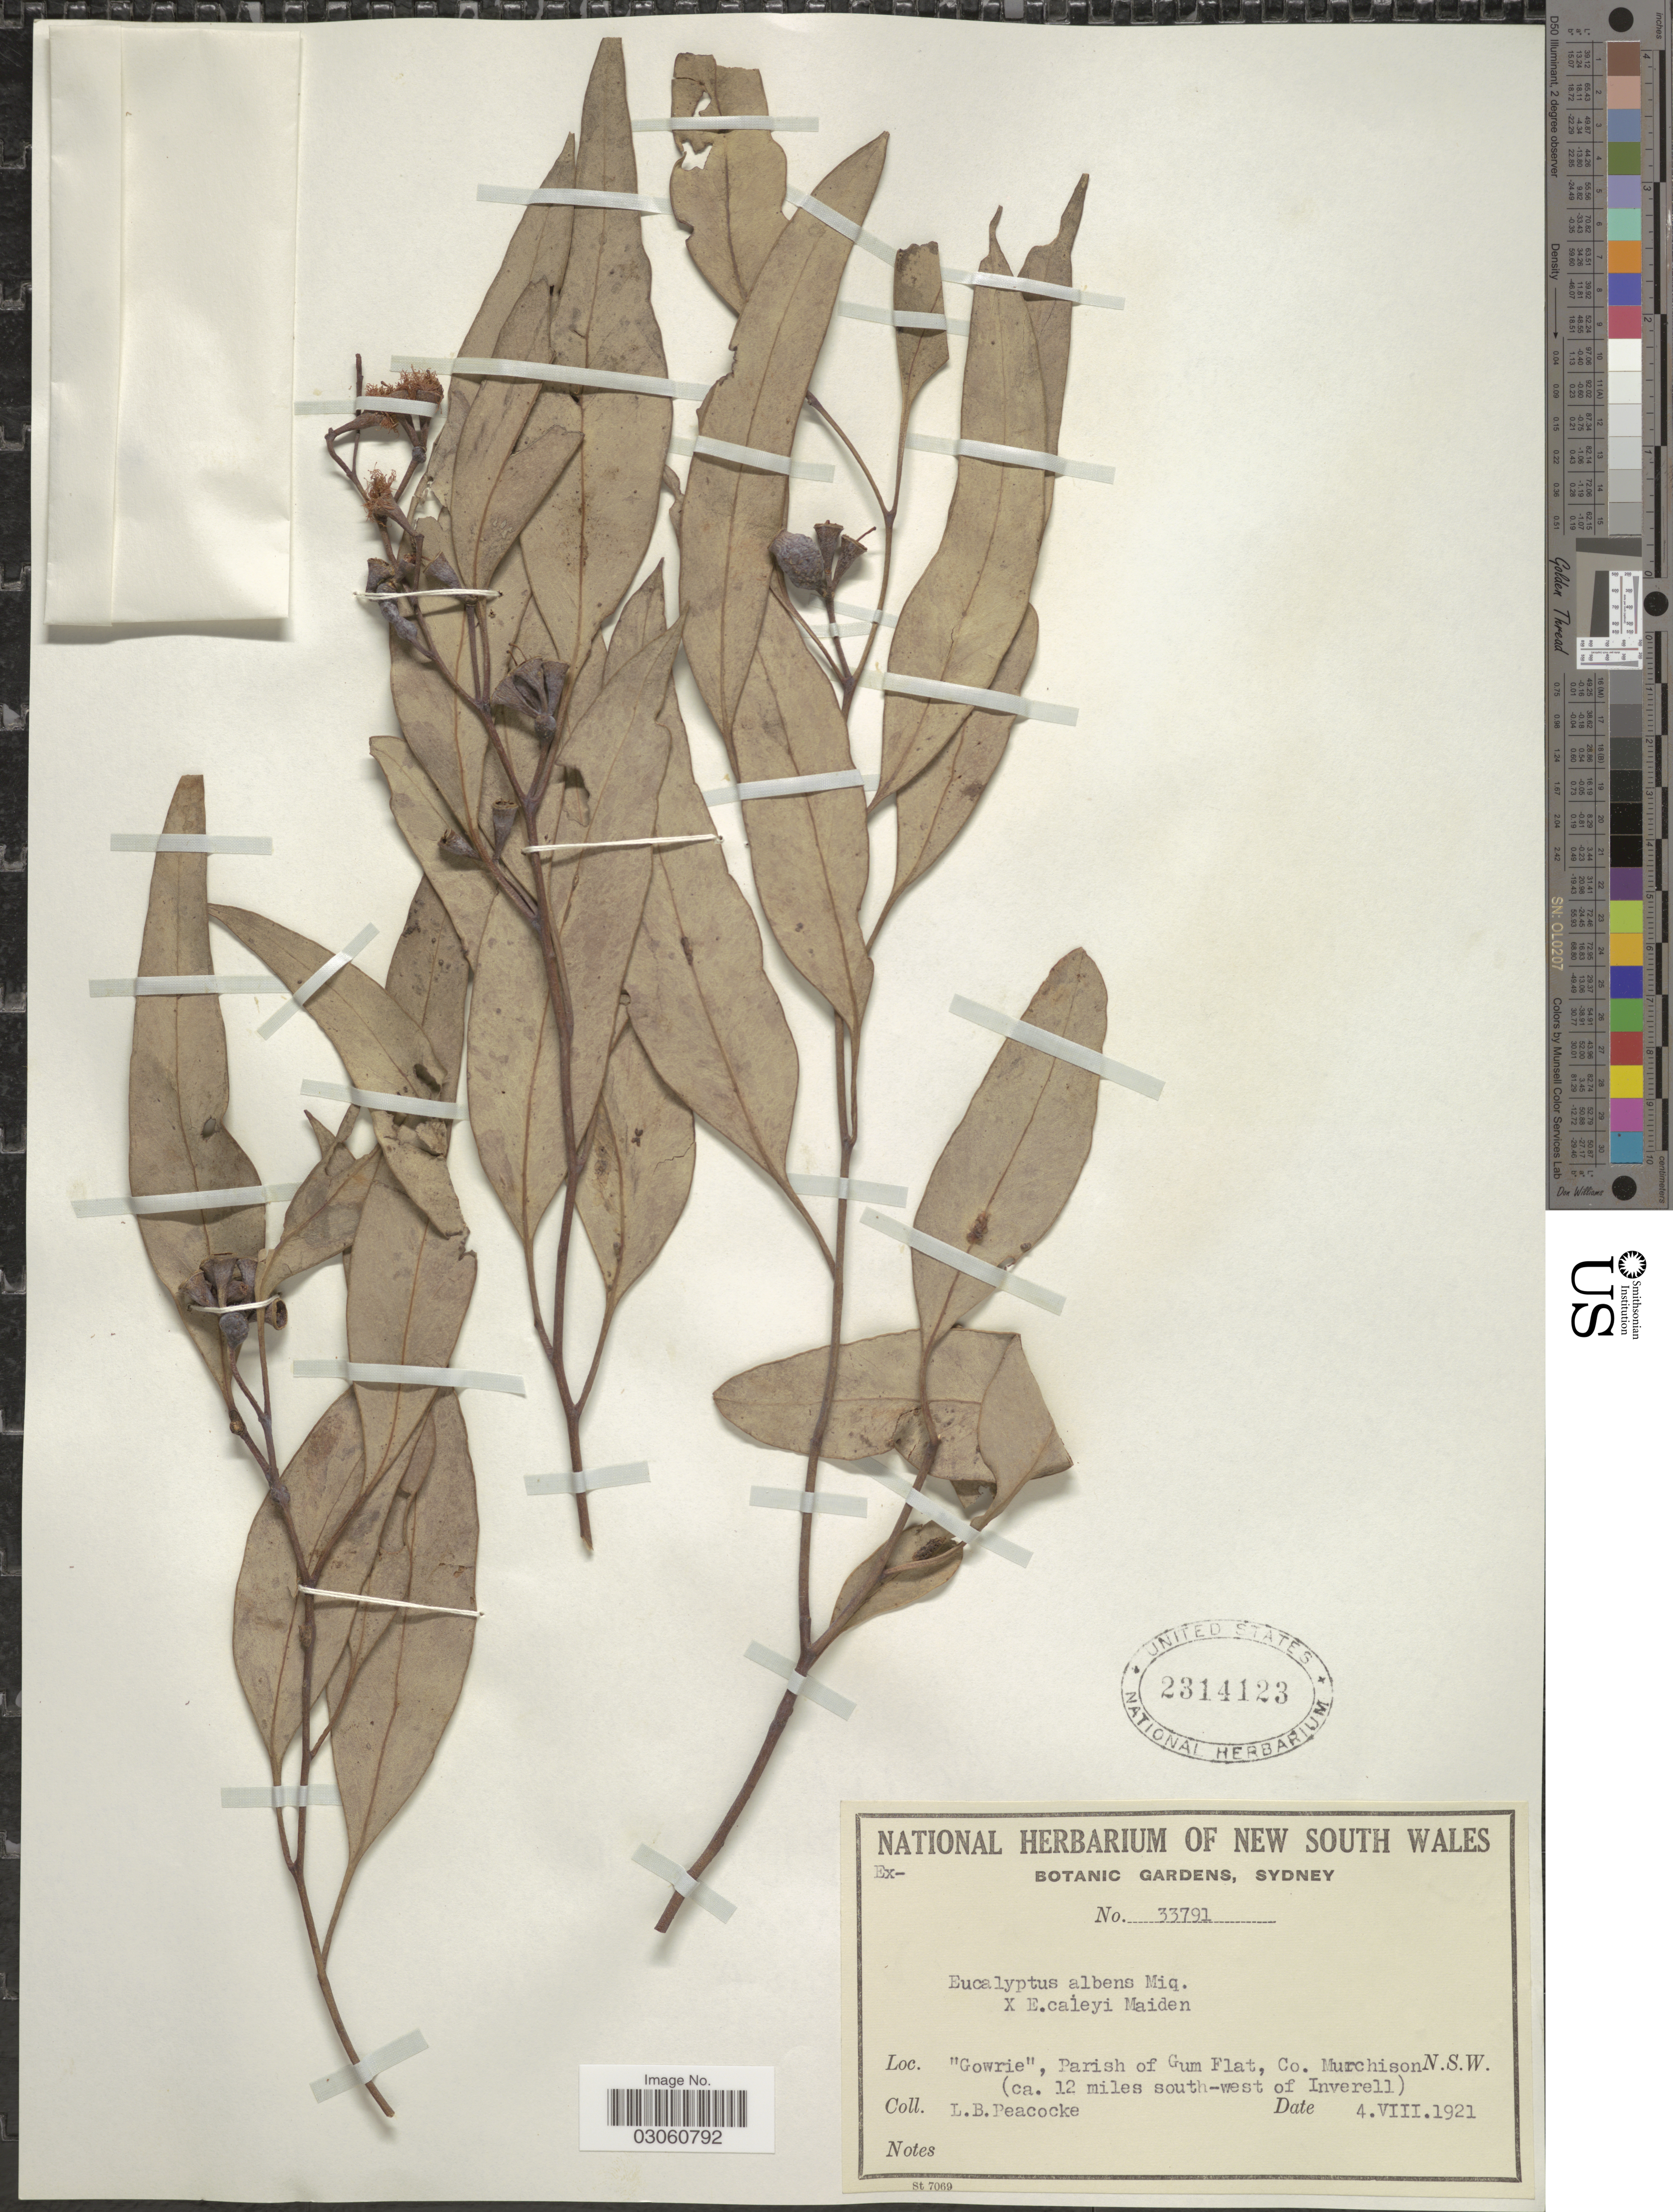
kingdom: Plantae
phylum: Tracheophyta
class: Magnoliopsida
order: Myrtales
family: Myrtaceae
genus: Eucalyptus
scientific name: Eucalyptus albens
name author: Benth.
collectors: L. Peacocke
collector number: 33791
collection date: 1921-08-04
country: Australia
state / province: New South Wales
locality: Gowrie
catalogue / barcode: US 2314123